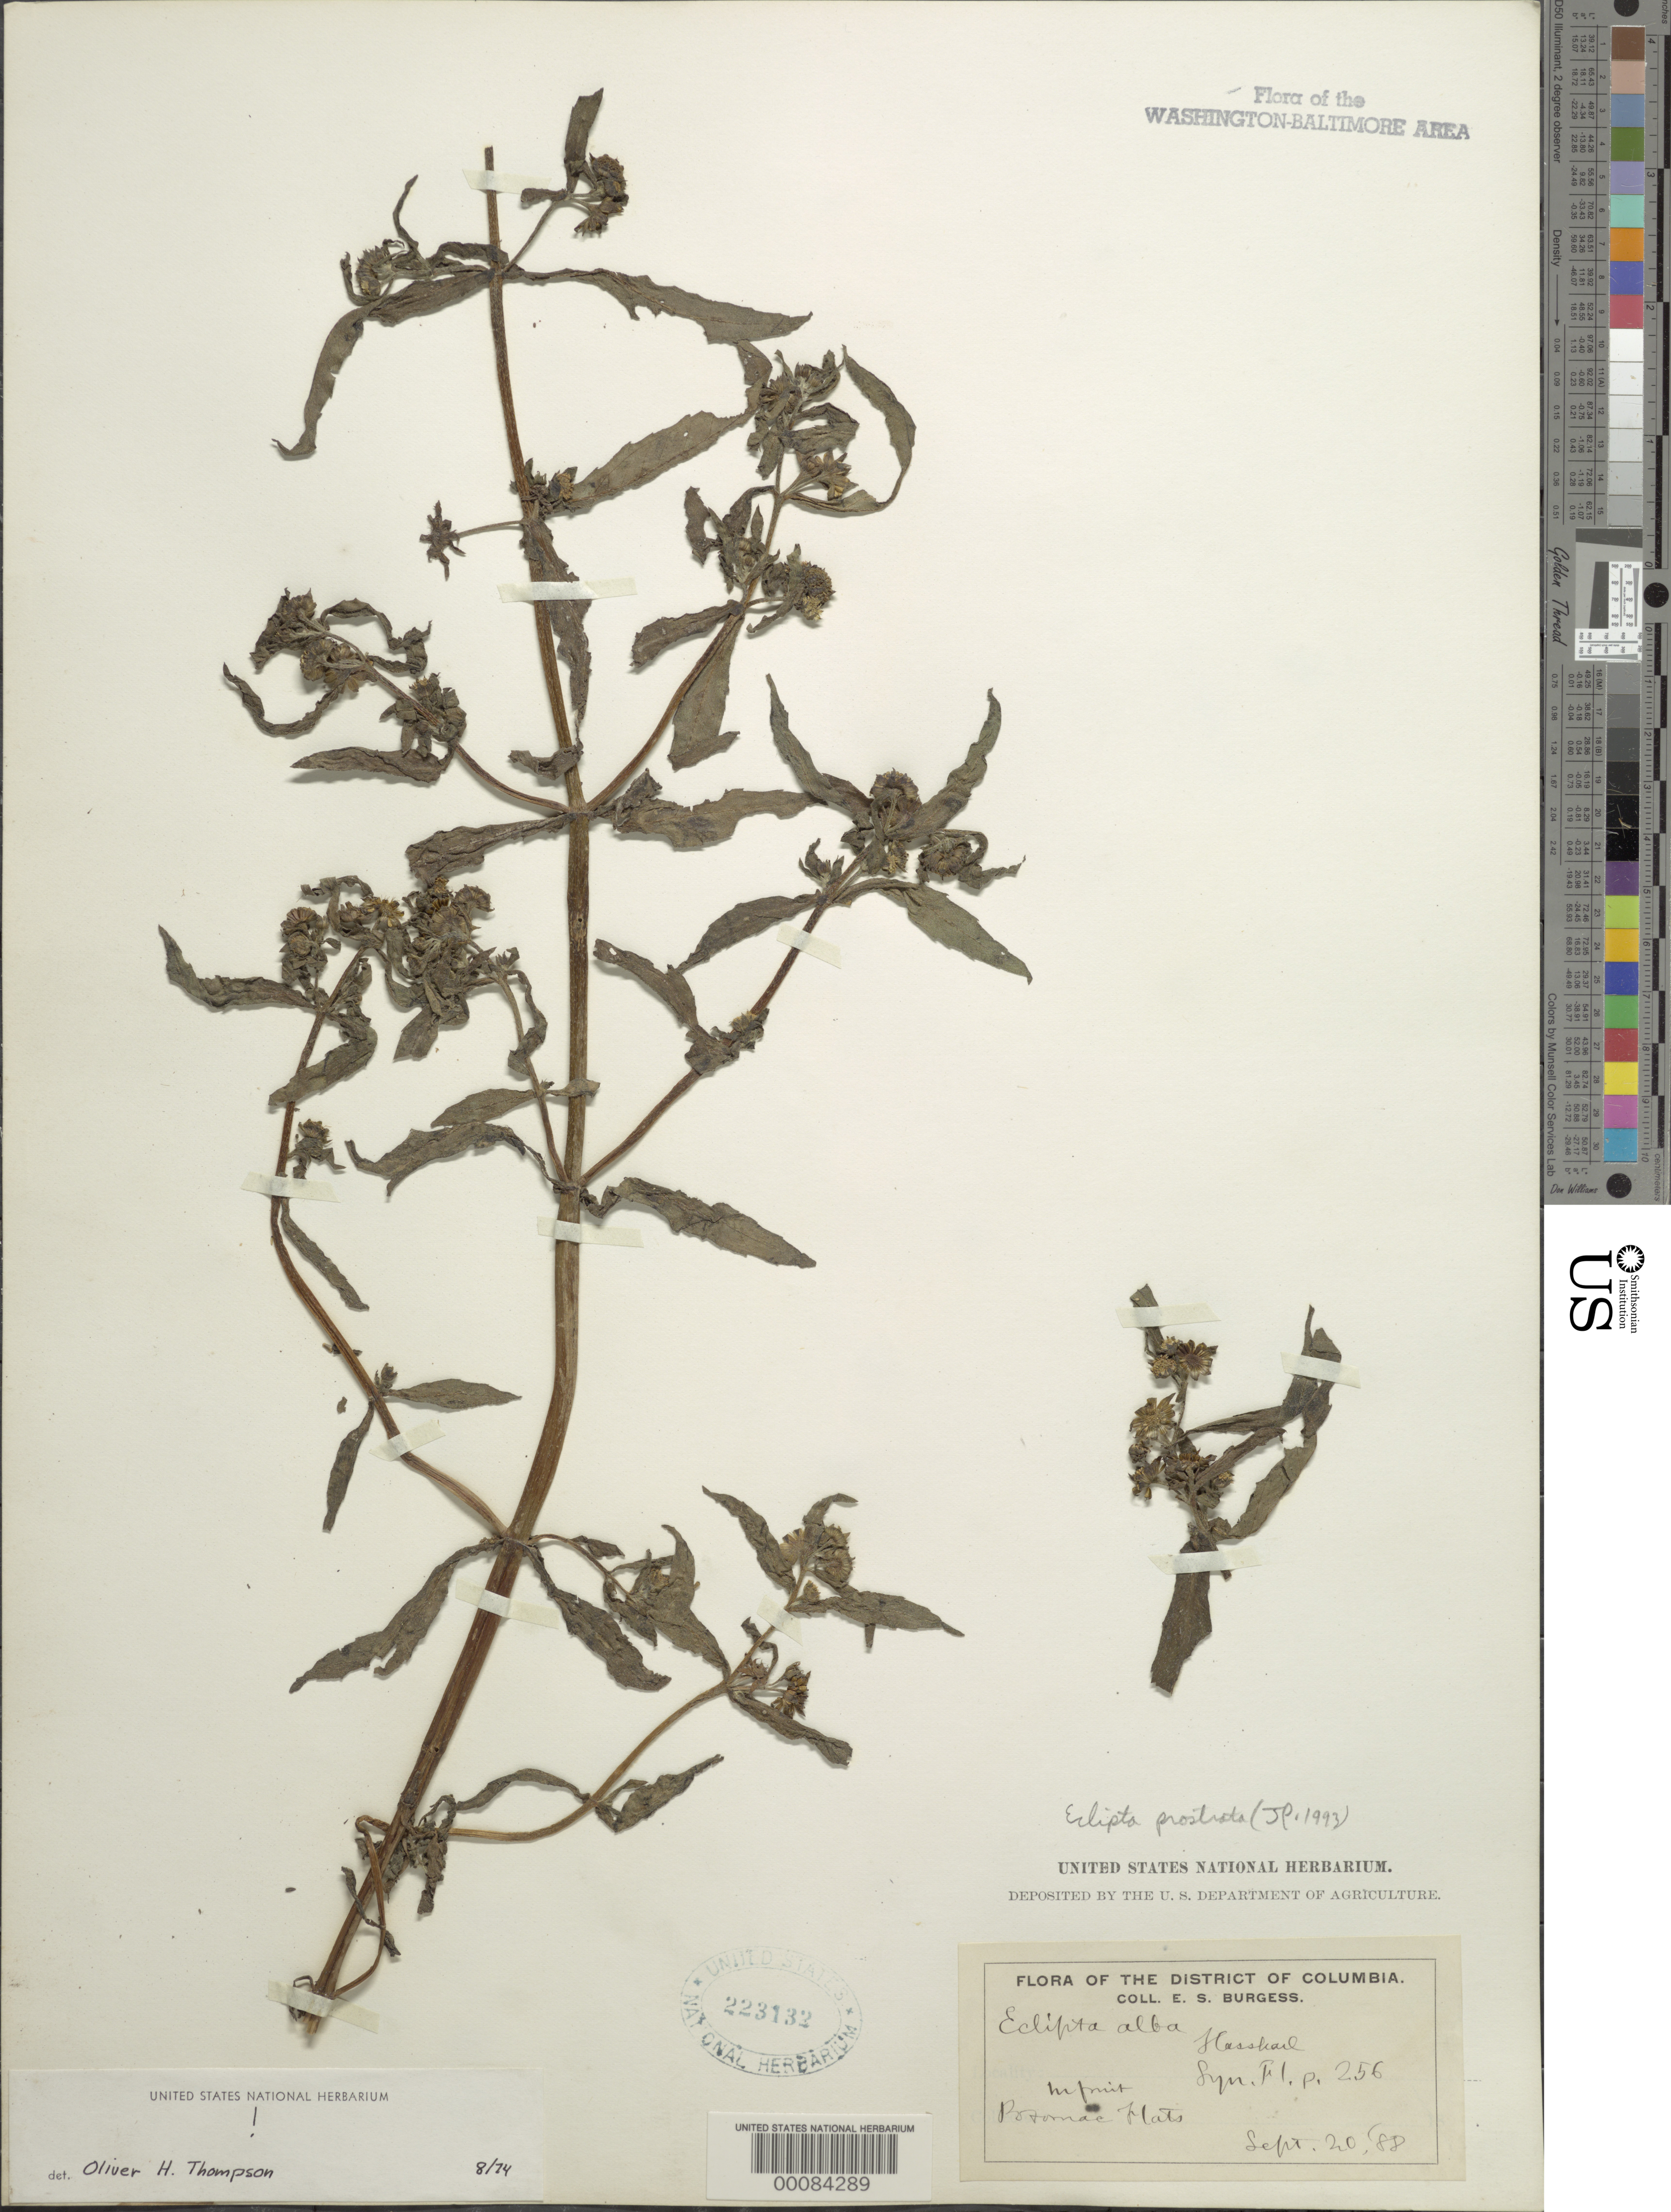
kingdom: Plantae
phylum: Tracheophyta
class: Magnoliopsida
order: Asterales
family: Asteraceae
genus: Eclipta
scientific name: Eclipta prostrata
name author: (L.) L.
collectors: E. Burgess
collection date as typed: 20 Sep 1888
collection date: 1888-09-20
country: United States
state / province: District of Columbia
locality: Potomac flats C. & O. Canal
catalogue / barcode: US 223132